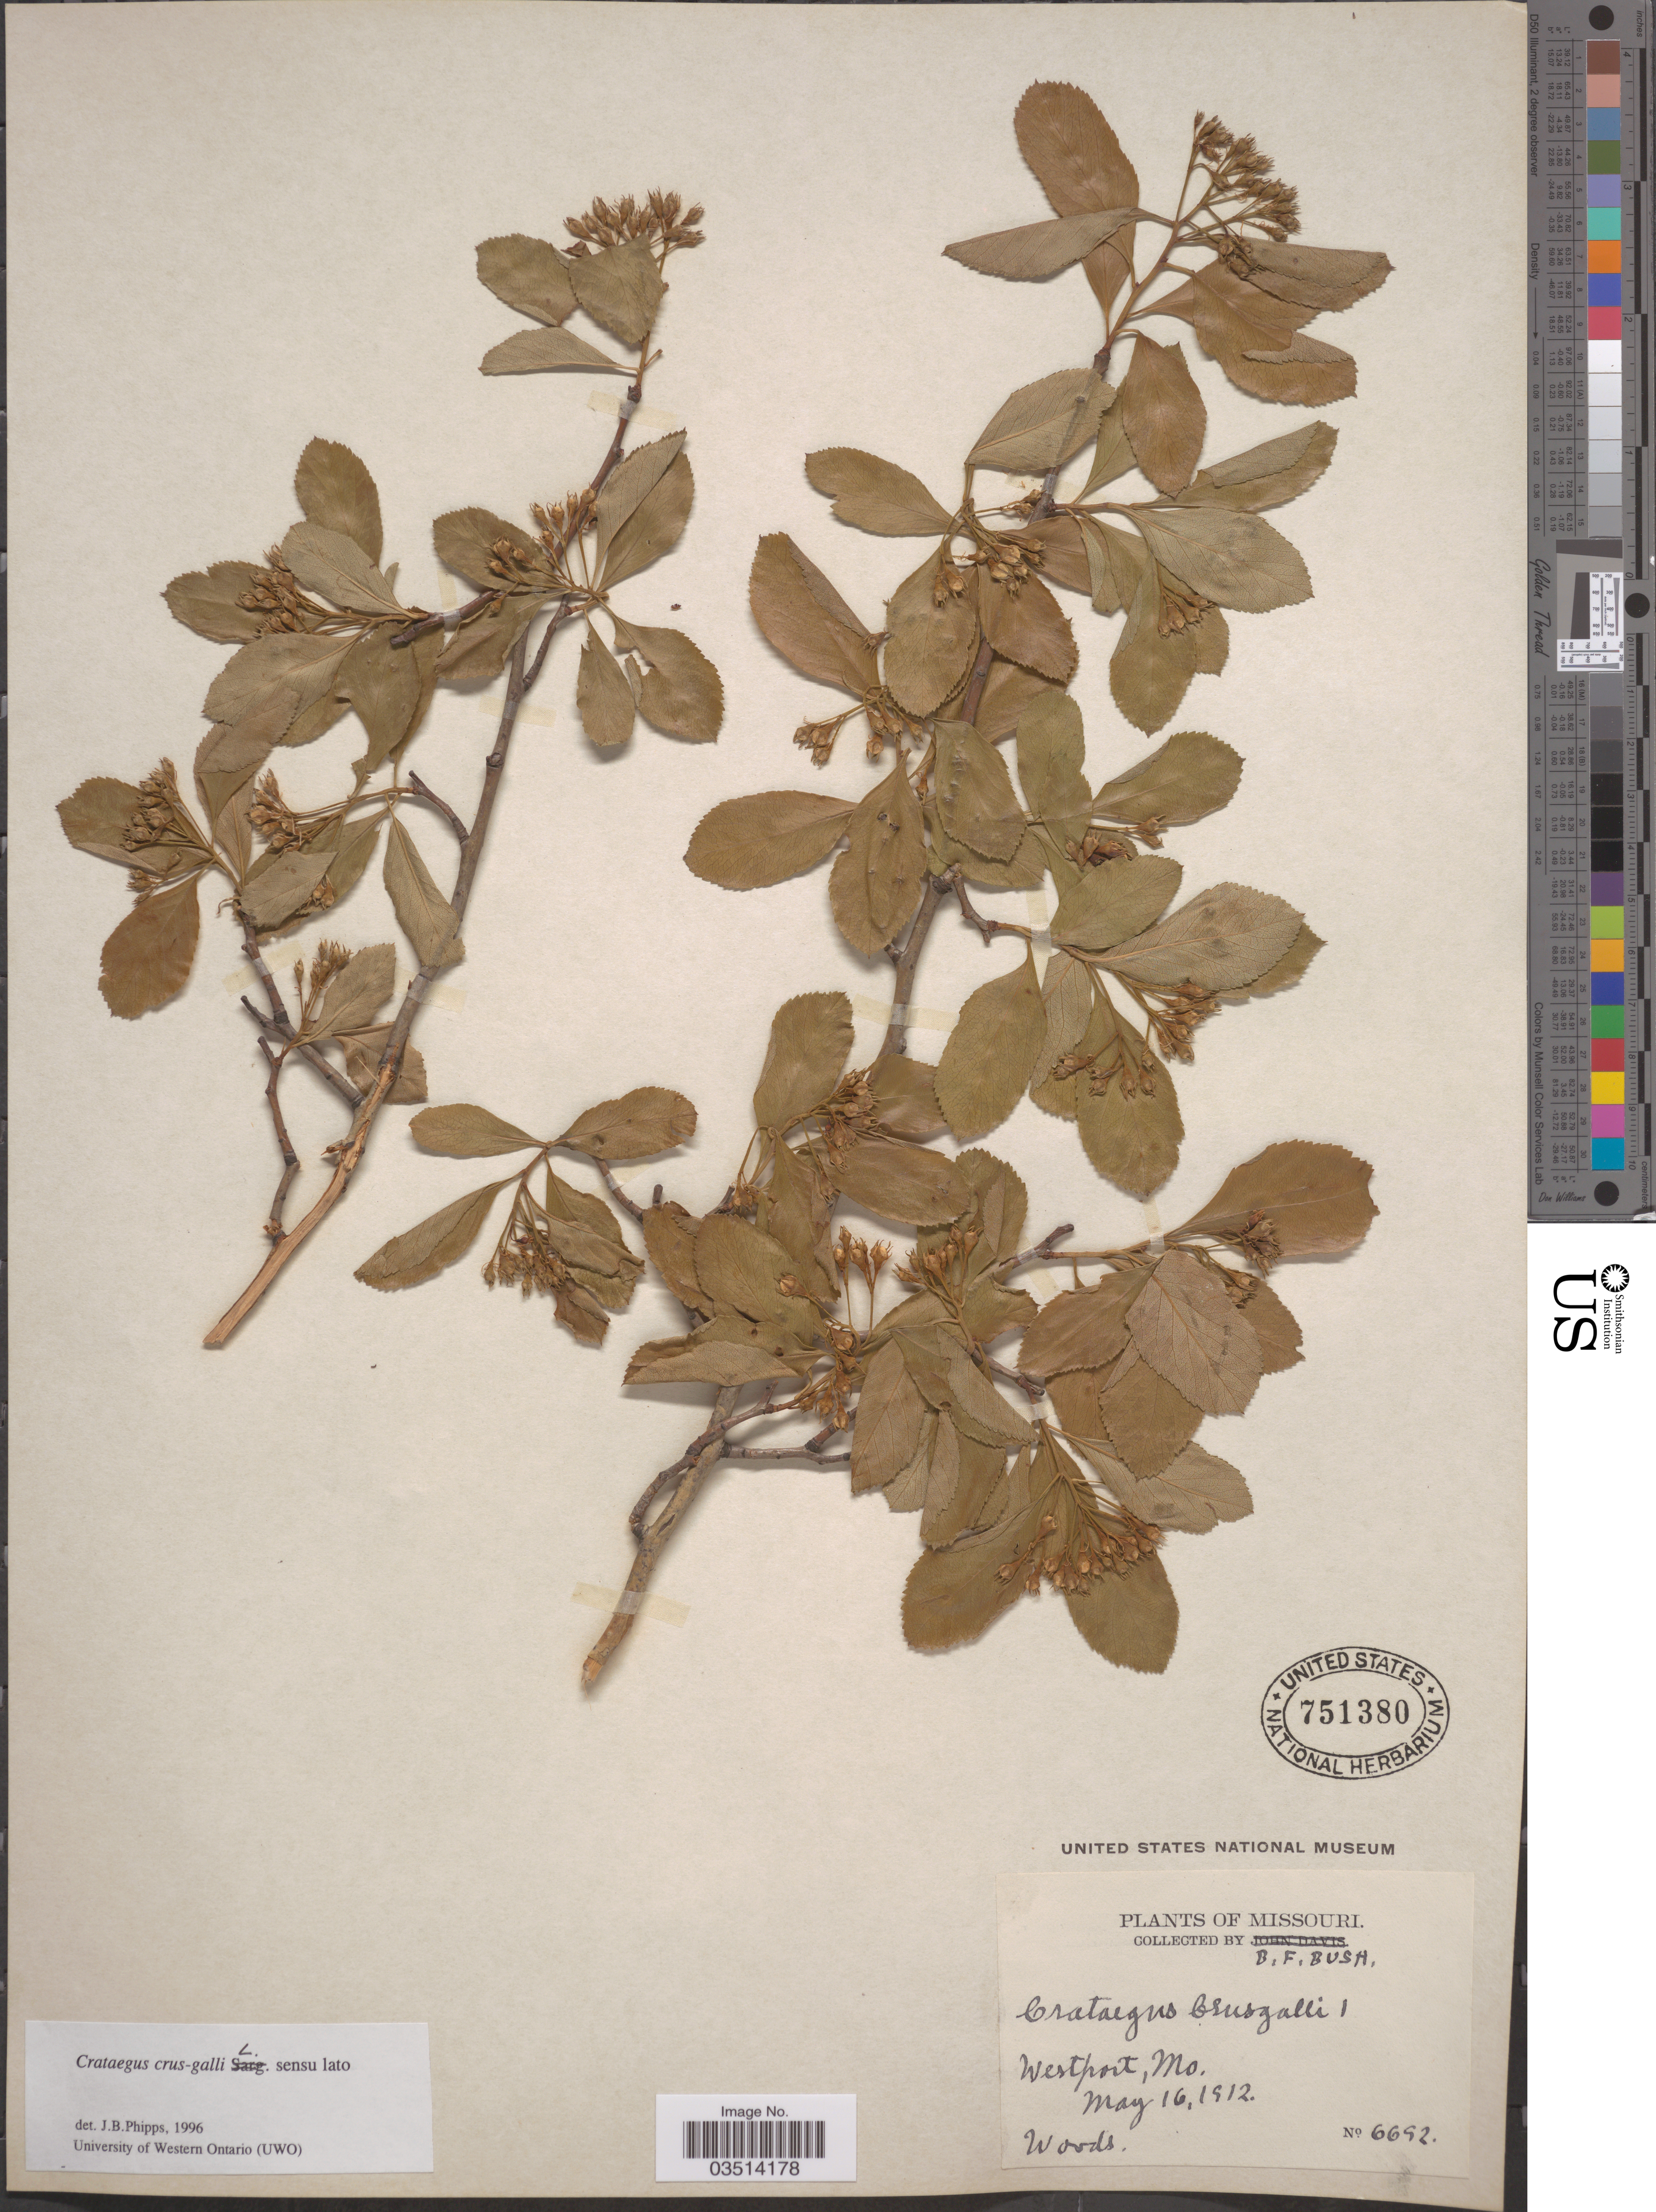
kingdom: Plantae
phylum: Tracheophyta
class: Magnoliopsida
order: Rosales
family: Rosaceae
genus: Crataegus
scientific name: Crataegus crus-galli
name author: L.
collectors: B. F. Bush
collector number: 6692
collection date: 1912-05-16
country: United States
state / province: Missouri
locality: Westport.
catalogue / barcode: US 751380